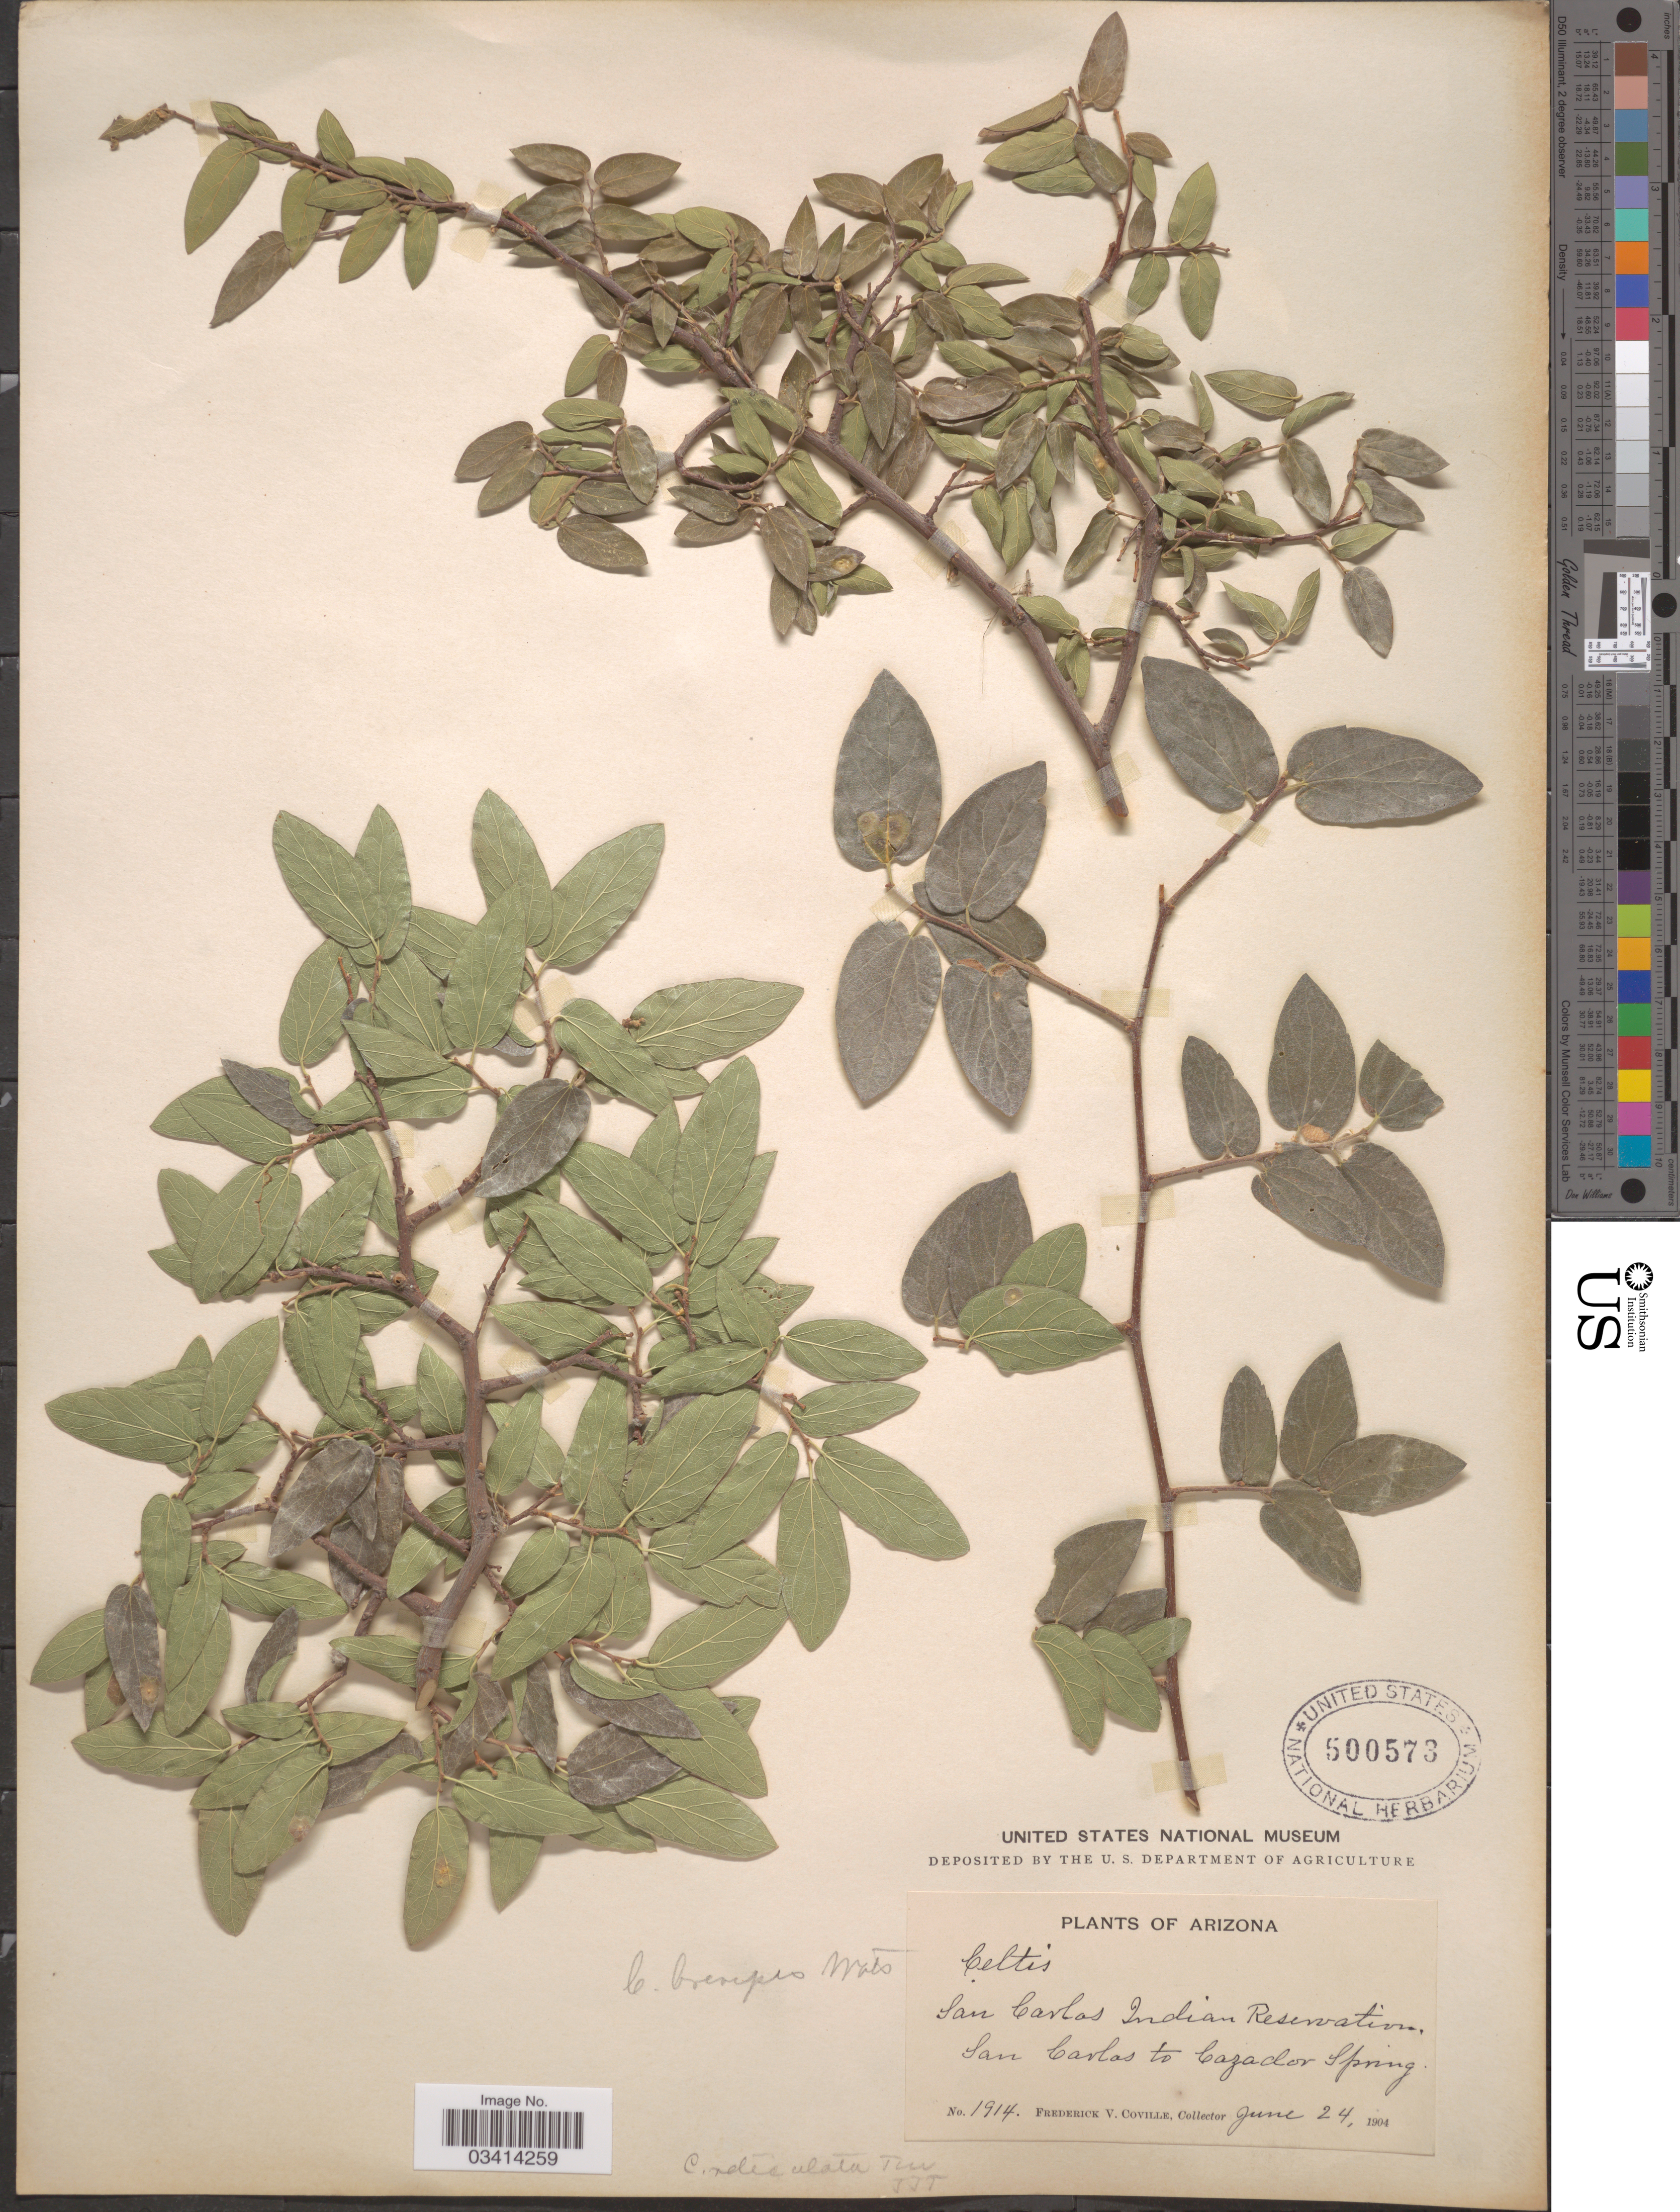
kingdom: Plantae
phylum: Tracheophyta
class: Magnoliopsida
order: Rosales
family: Cannabaceae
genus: Celtis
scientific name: Celtis reticulata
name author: Torr.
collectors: F. V. Coville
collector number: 1914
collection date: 1904-06-24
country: United States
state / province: Arizona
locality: San Carlos Indian Reservation. San Carlos to Cazador Spring.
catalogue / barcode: US 500573